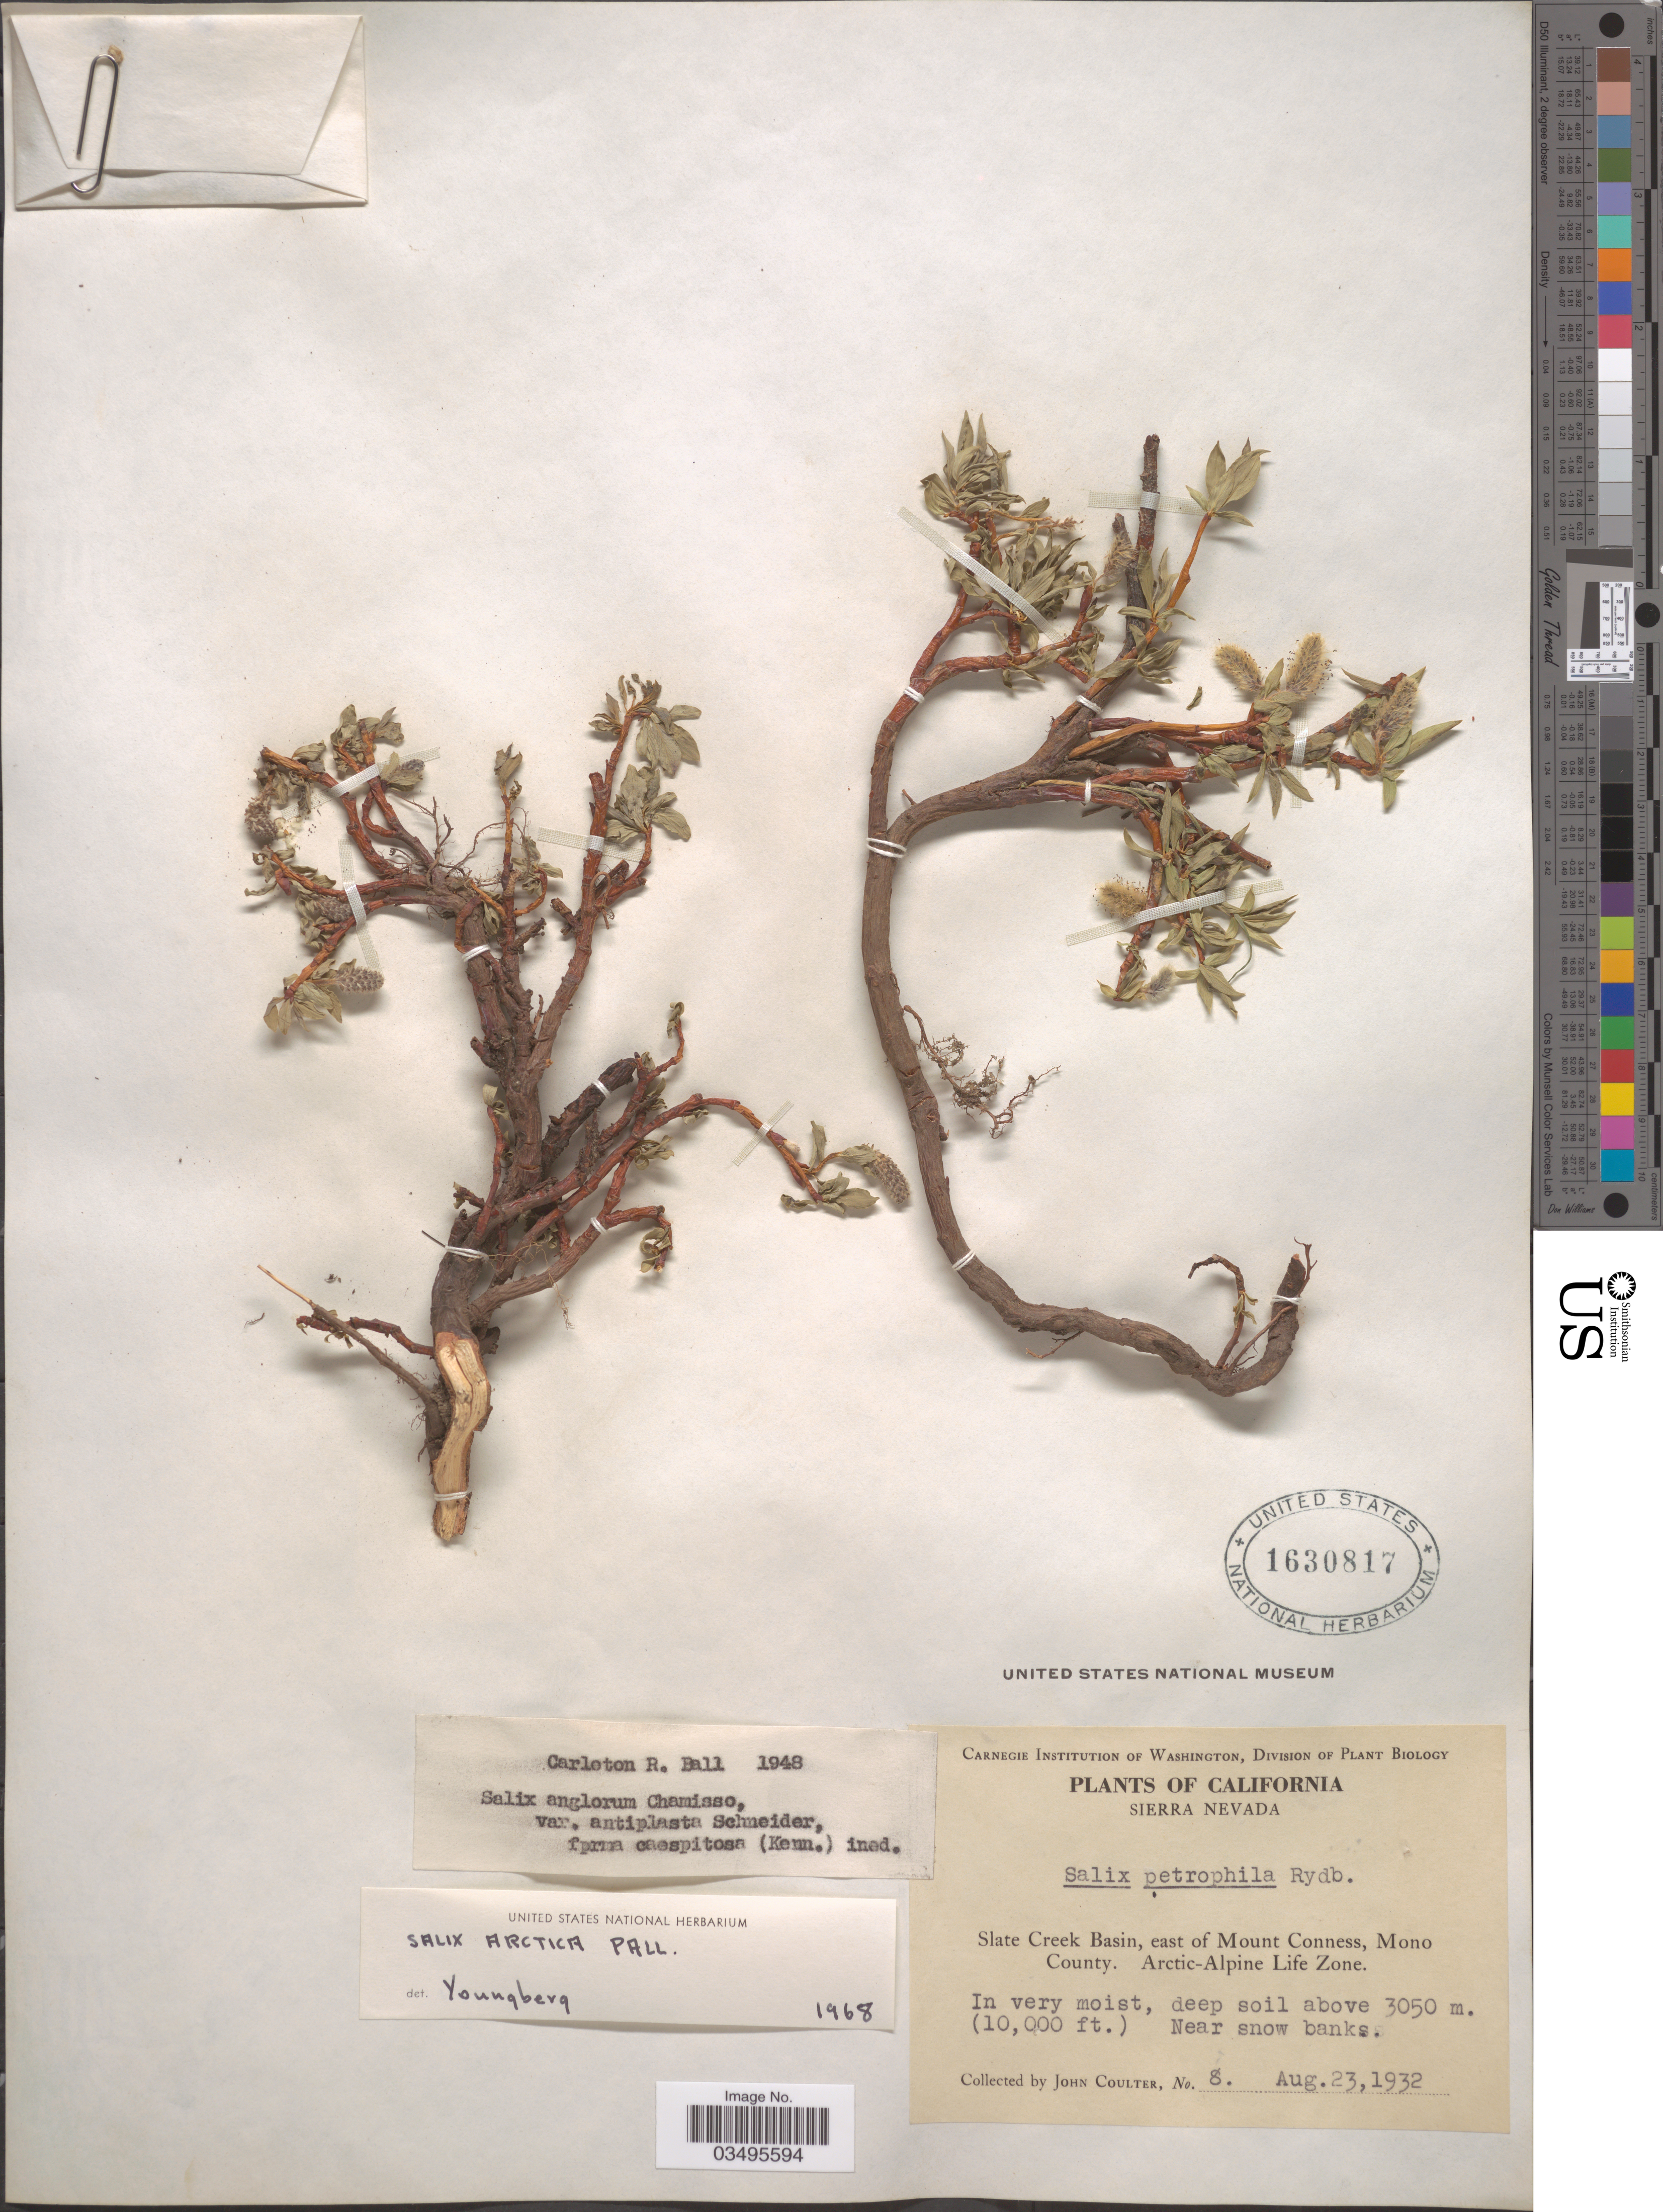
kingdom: Plantae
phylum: Tracheophyta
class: Magnoliopsida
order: Malpighiales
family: Salicaceae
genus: Salix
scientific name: Salix arctica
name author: Pall.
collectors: J. M. Coulter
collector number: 8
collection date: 1932-08-23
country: United States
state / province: California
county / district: Mono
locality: Sierra Nevada. Slate Creek Basin, east of Mount Connes, Mono County. Arctic-Alpine Life Zone. Near snow banks.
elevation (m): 3048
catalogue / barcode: US 1630817